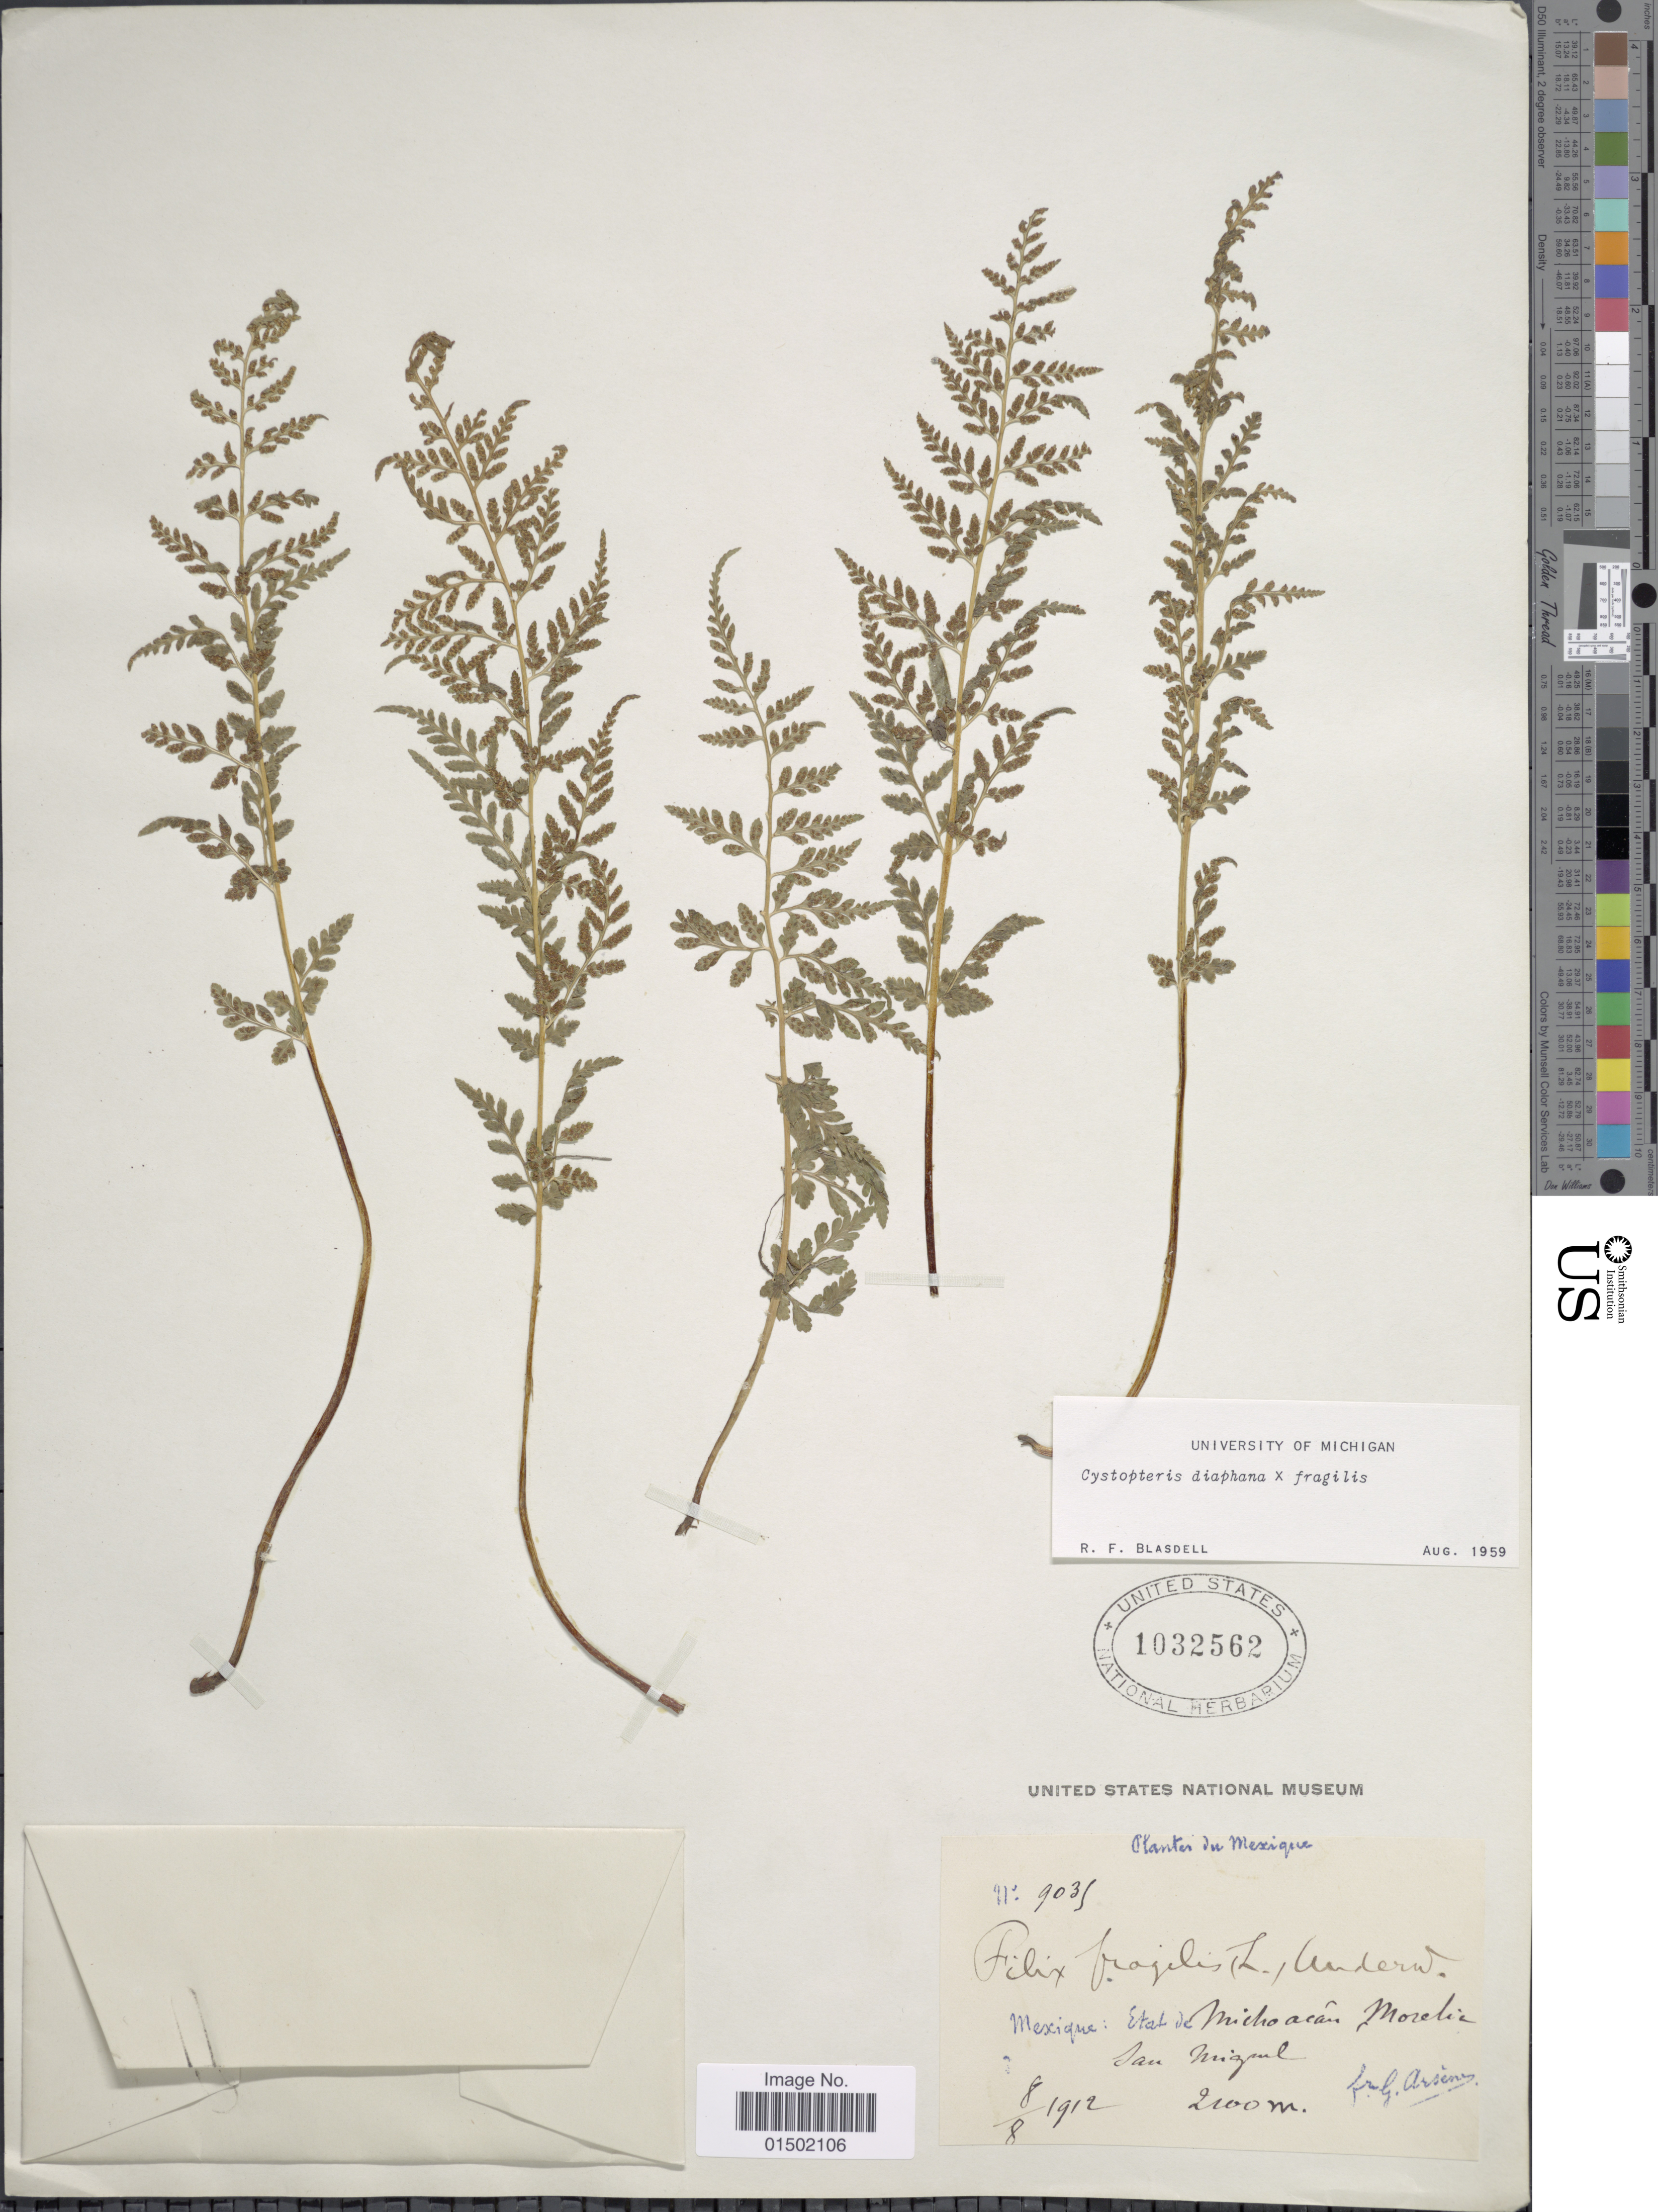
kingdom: Plantae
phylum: Tracheophyta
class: Polypodiopsida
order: Polypodiales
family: Cystopteridaceae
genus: Cystopteris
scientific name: Cystopteris diaphana x C. fragilis (L.) Bernh.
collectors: Bro. G. Arsène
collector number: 9035*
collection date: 1912-08-08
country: Mexico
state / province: Michoacán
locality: Morelia. San Miguel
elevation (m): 2100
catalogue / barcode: US 1032562